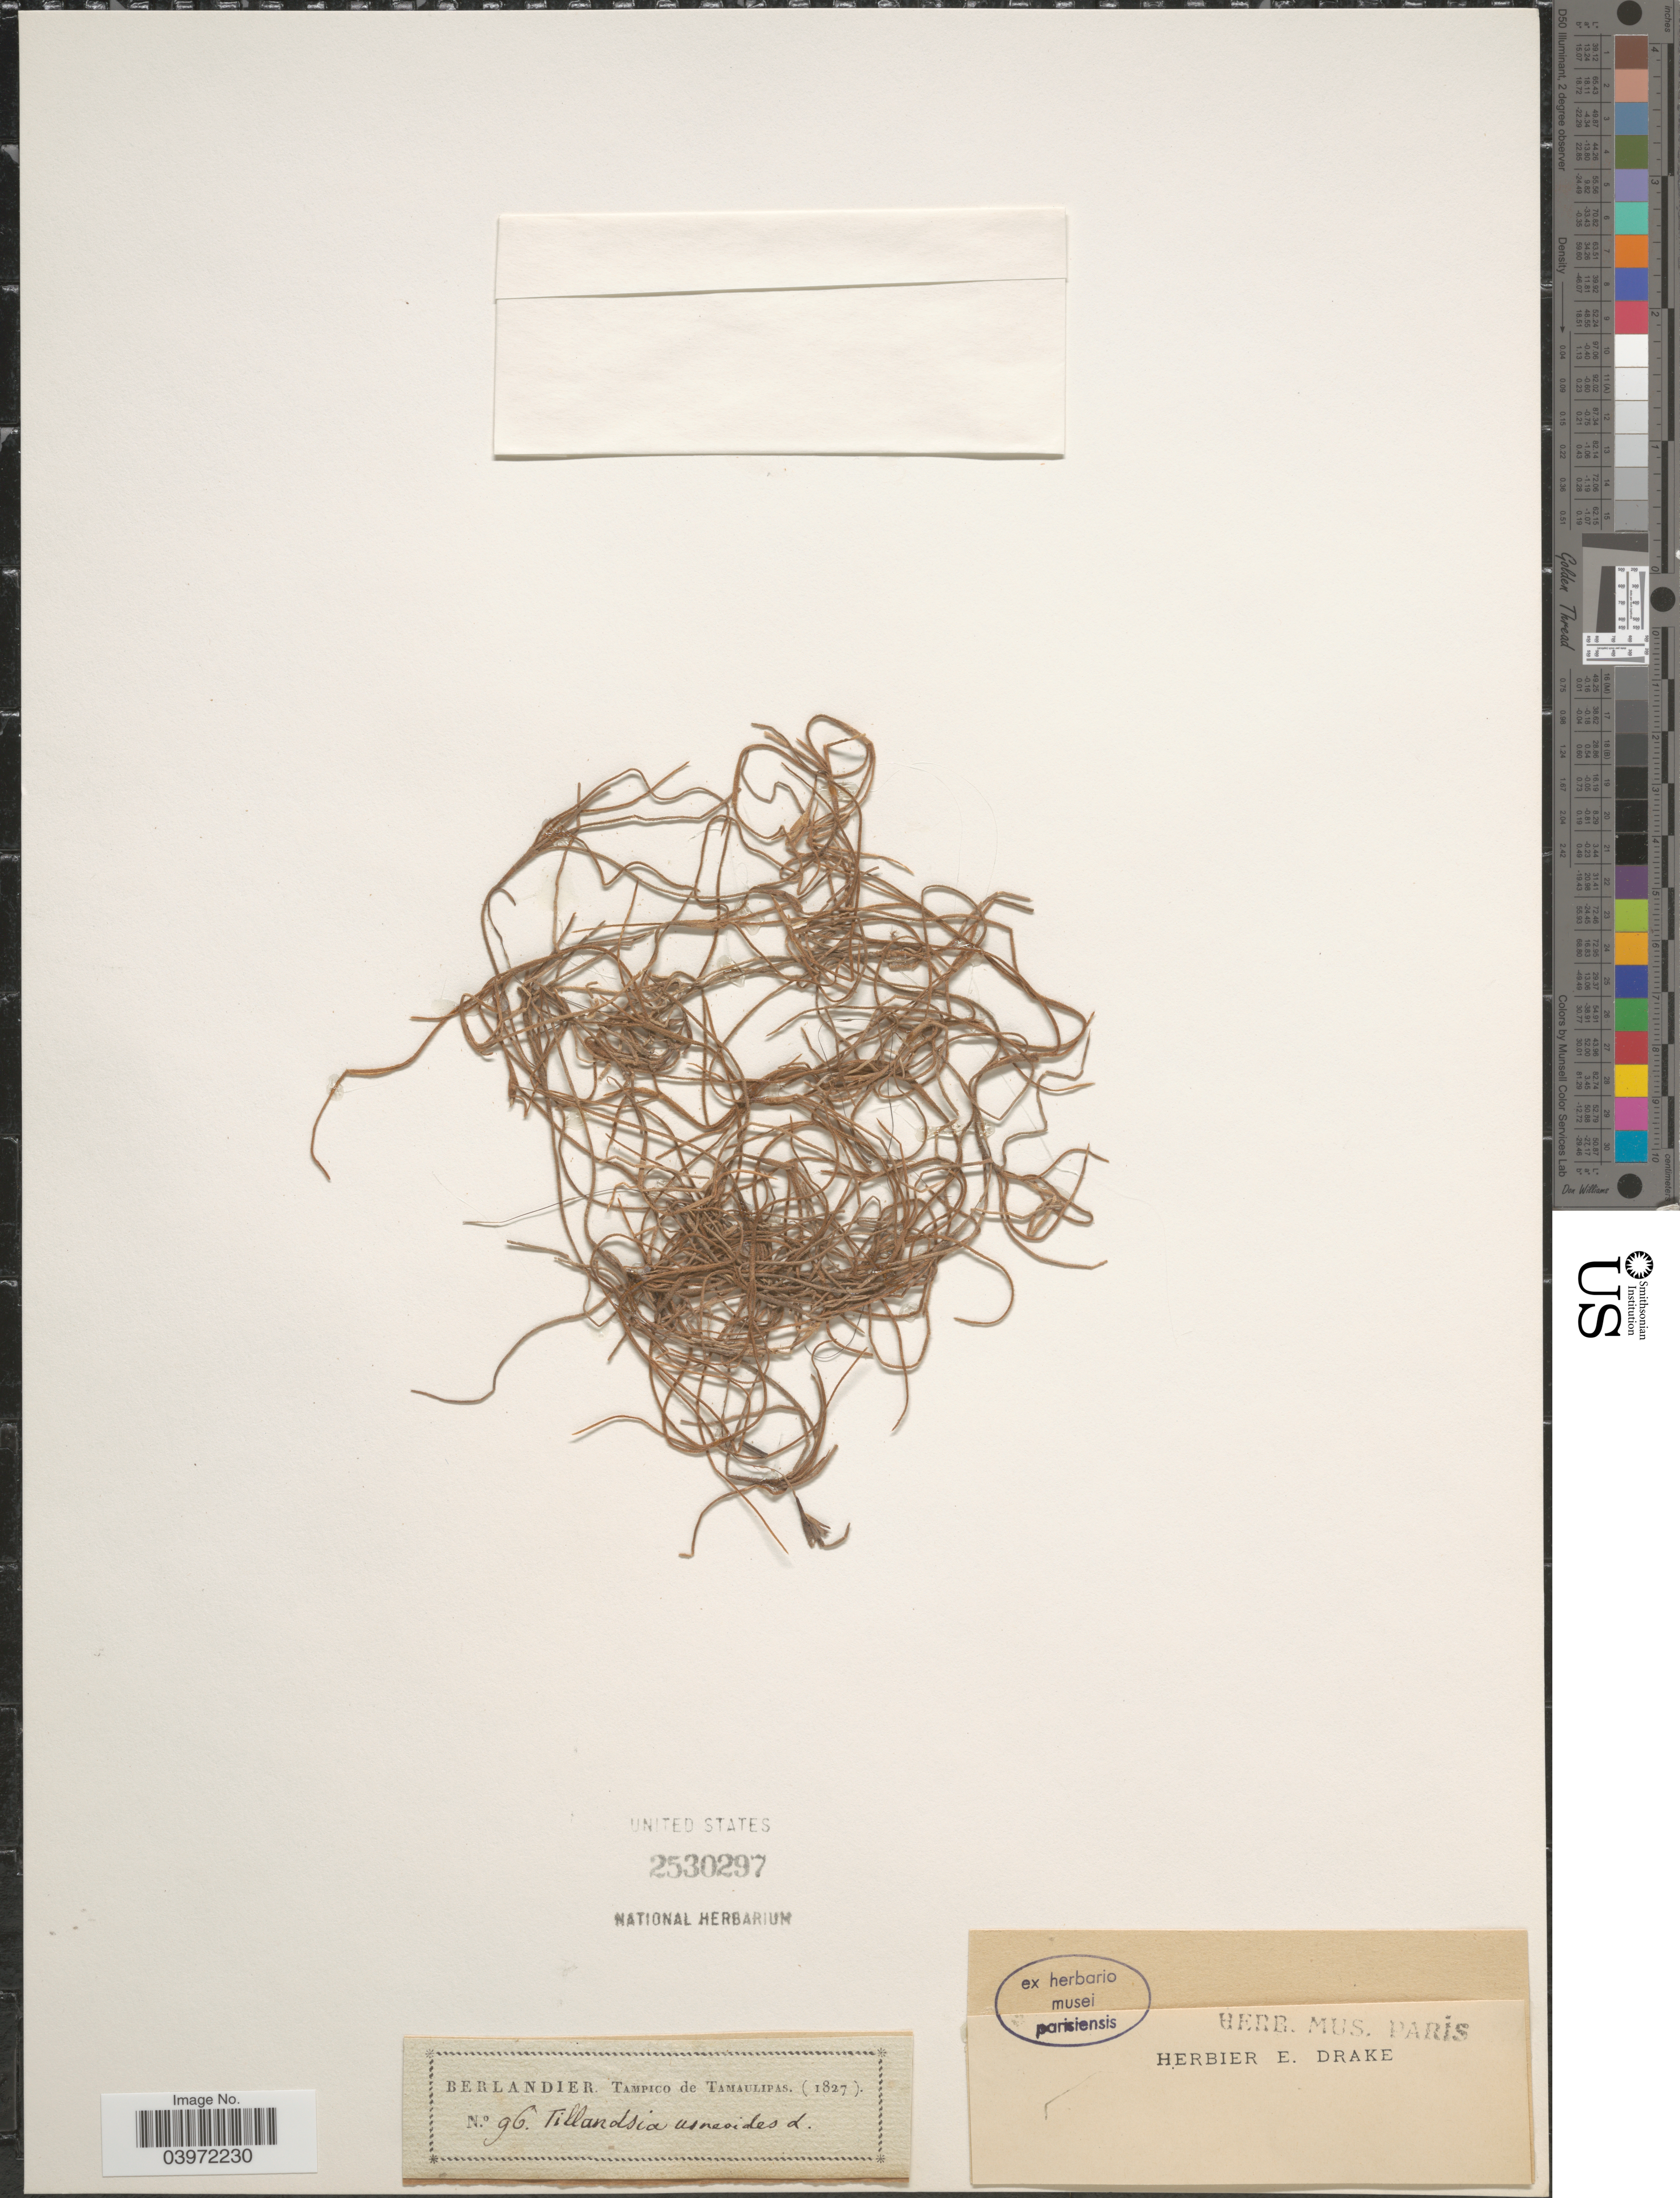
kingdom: Plantae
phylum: Tracheophyta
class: Liliopsida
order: Poales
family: Bromeliaceae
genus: Tillandsia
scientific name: Tillandsia usneoides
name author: (L.) L.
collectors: -. Berlandier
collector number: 96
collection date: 1827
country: Mexico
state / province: Tamaulipas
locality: Tampico de Tamaulipas.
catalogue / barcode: US 2530297